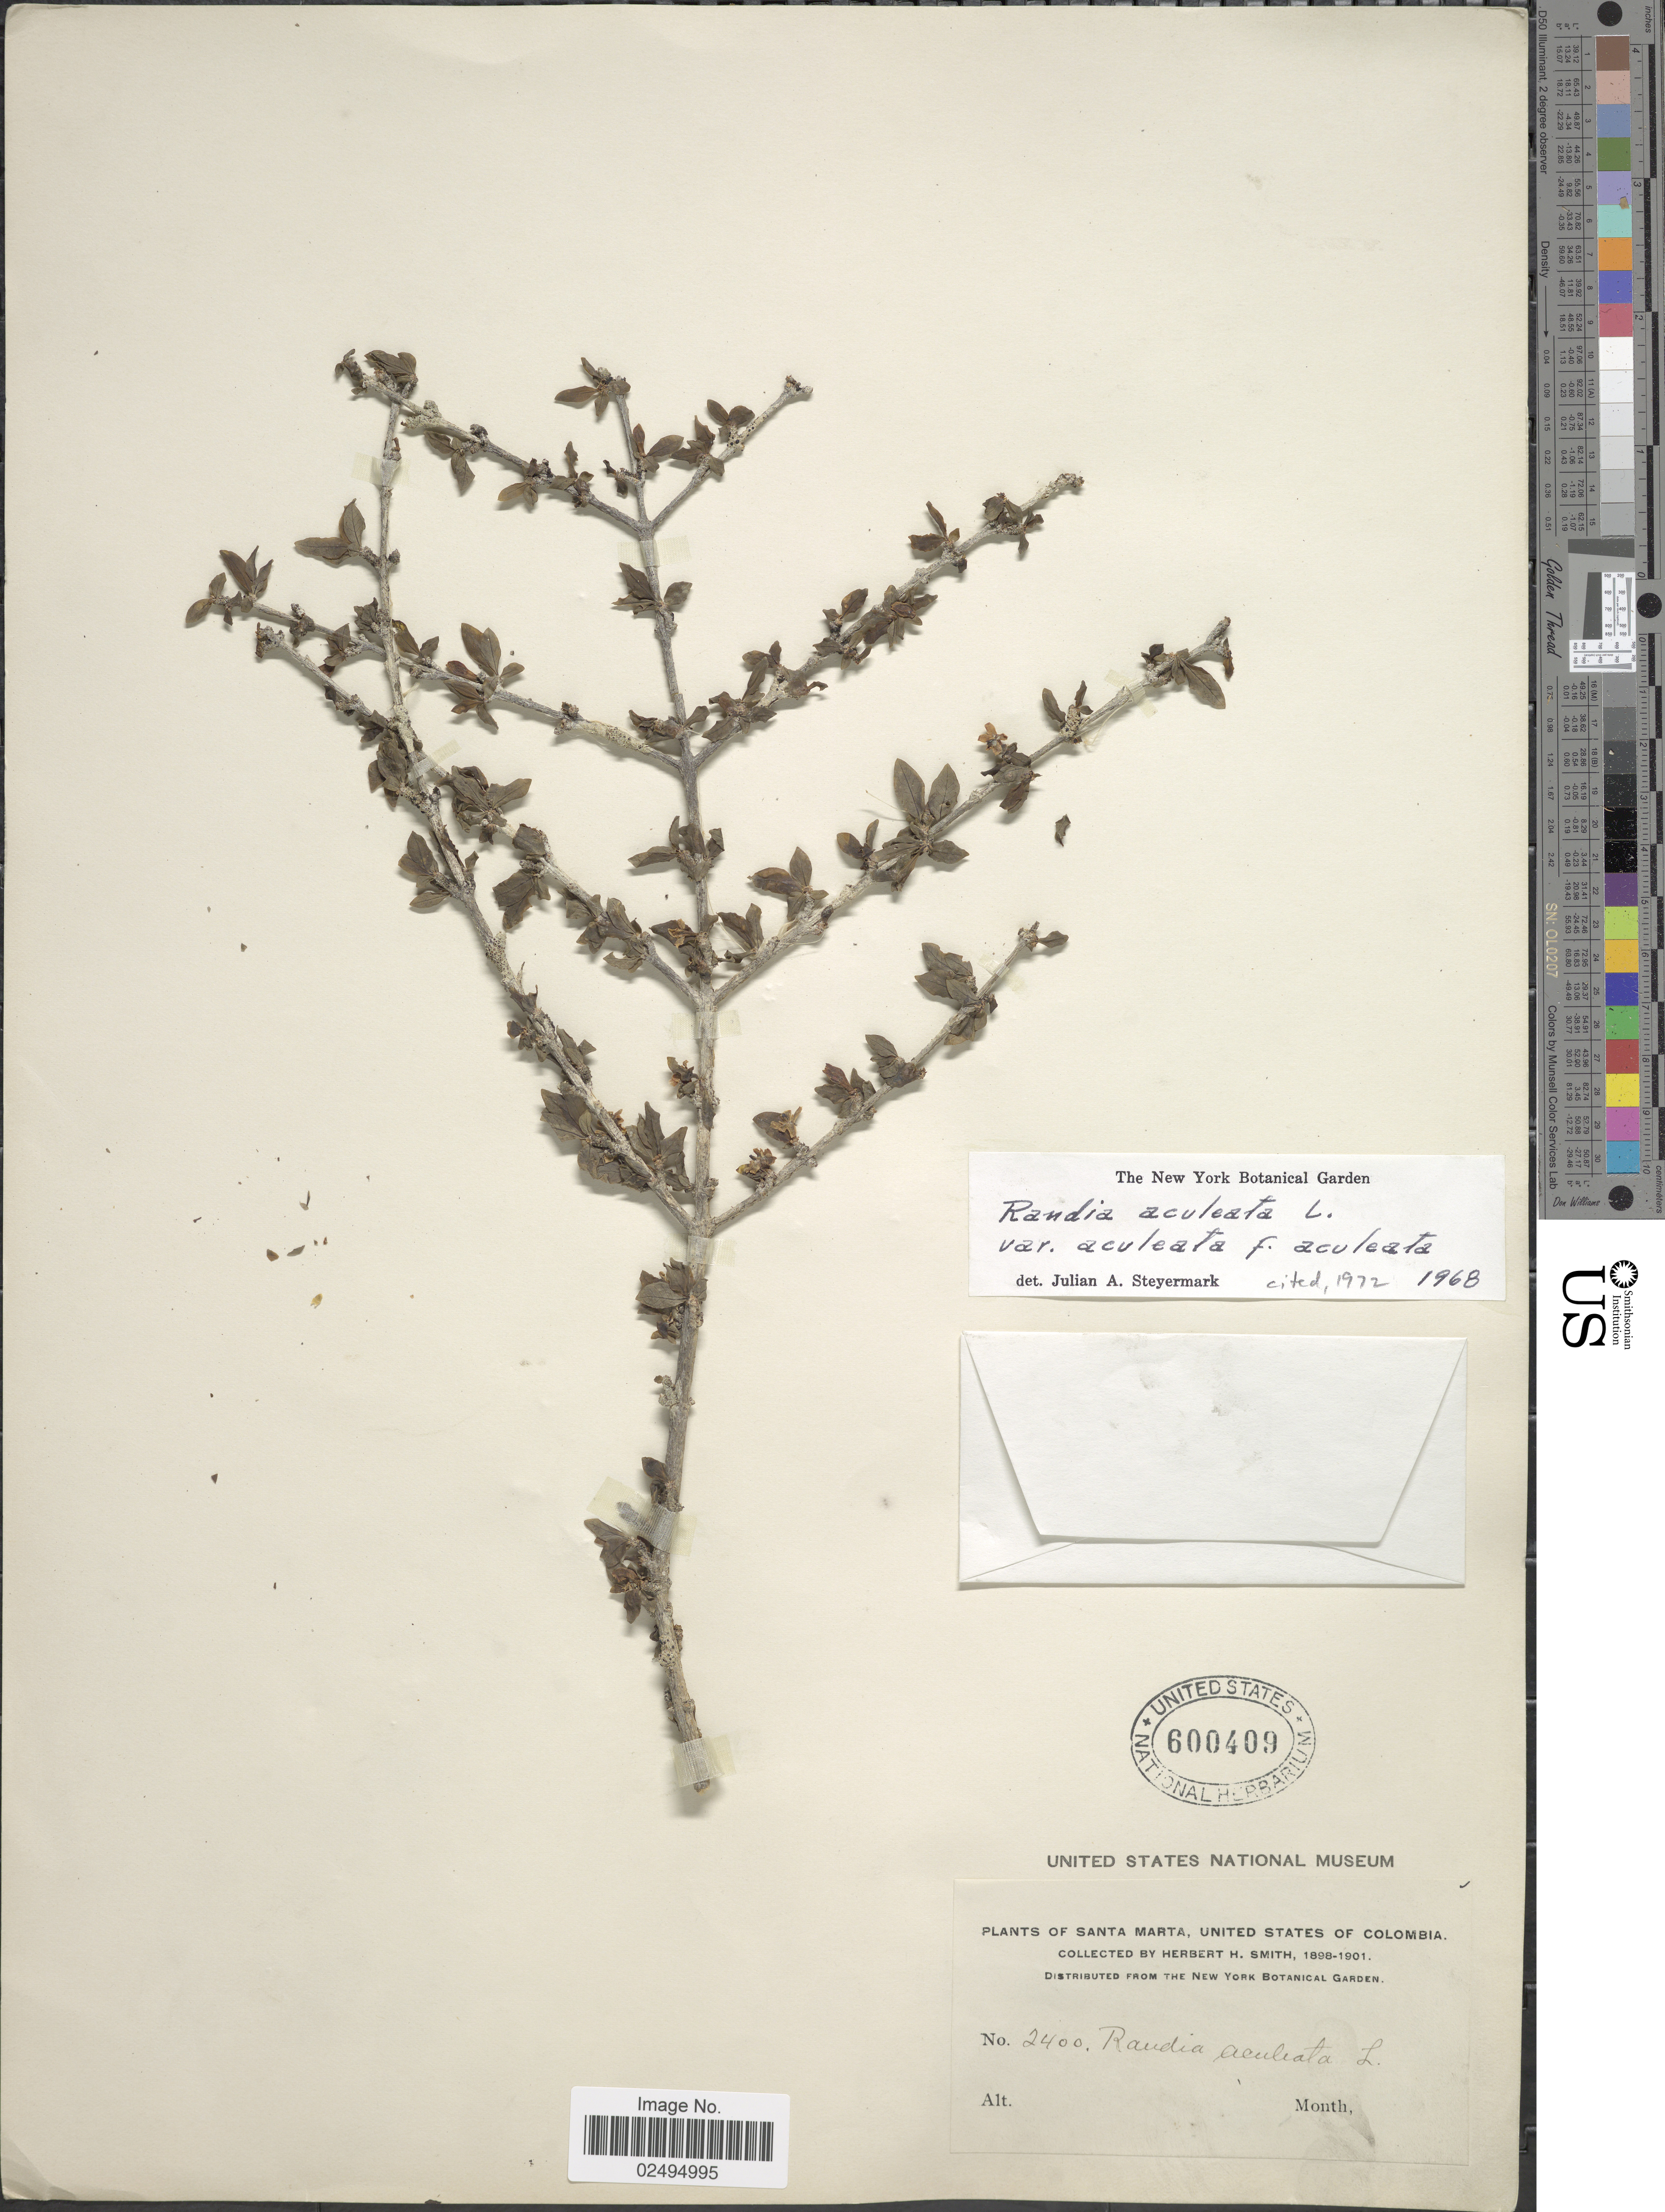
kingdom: Plantae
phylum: Tracheophyta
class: Magnoliopsida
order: Gentianales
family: Rubiaceae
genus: Randia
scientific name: Randia aculeata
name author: L.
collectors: Herbert H. Smith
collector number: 2400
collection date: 1898/1901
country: Colombia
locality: Santa Marta, United States of Columbia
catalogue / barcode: US 600409